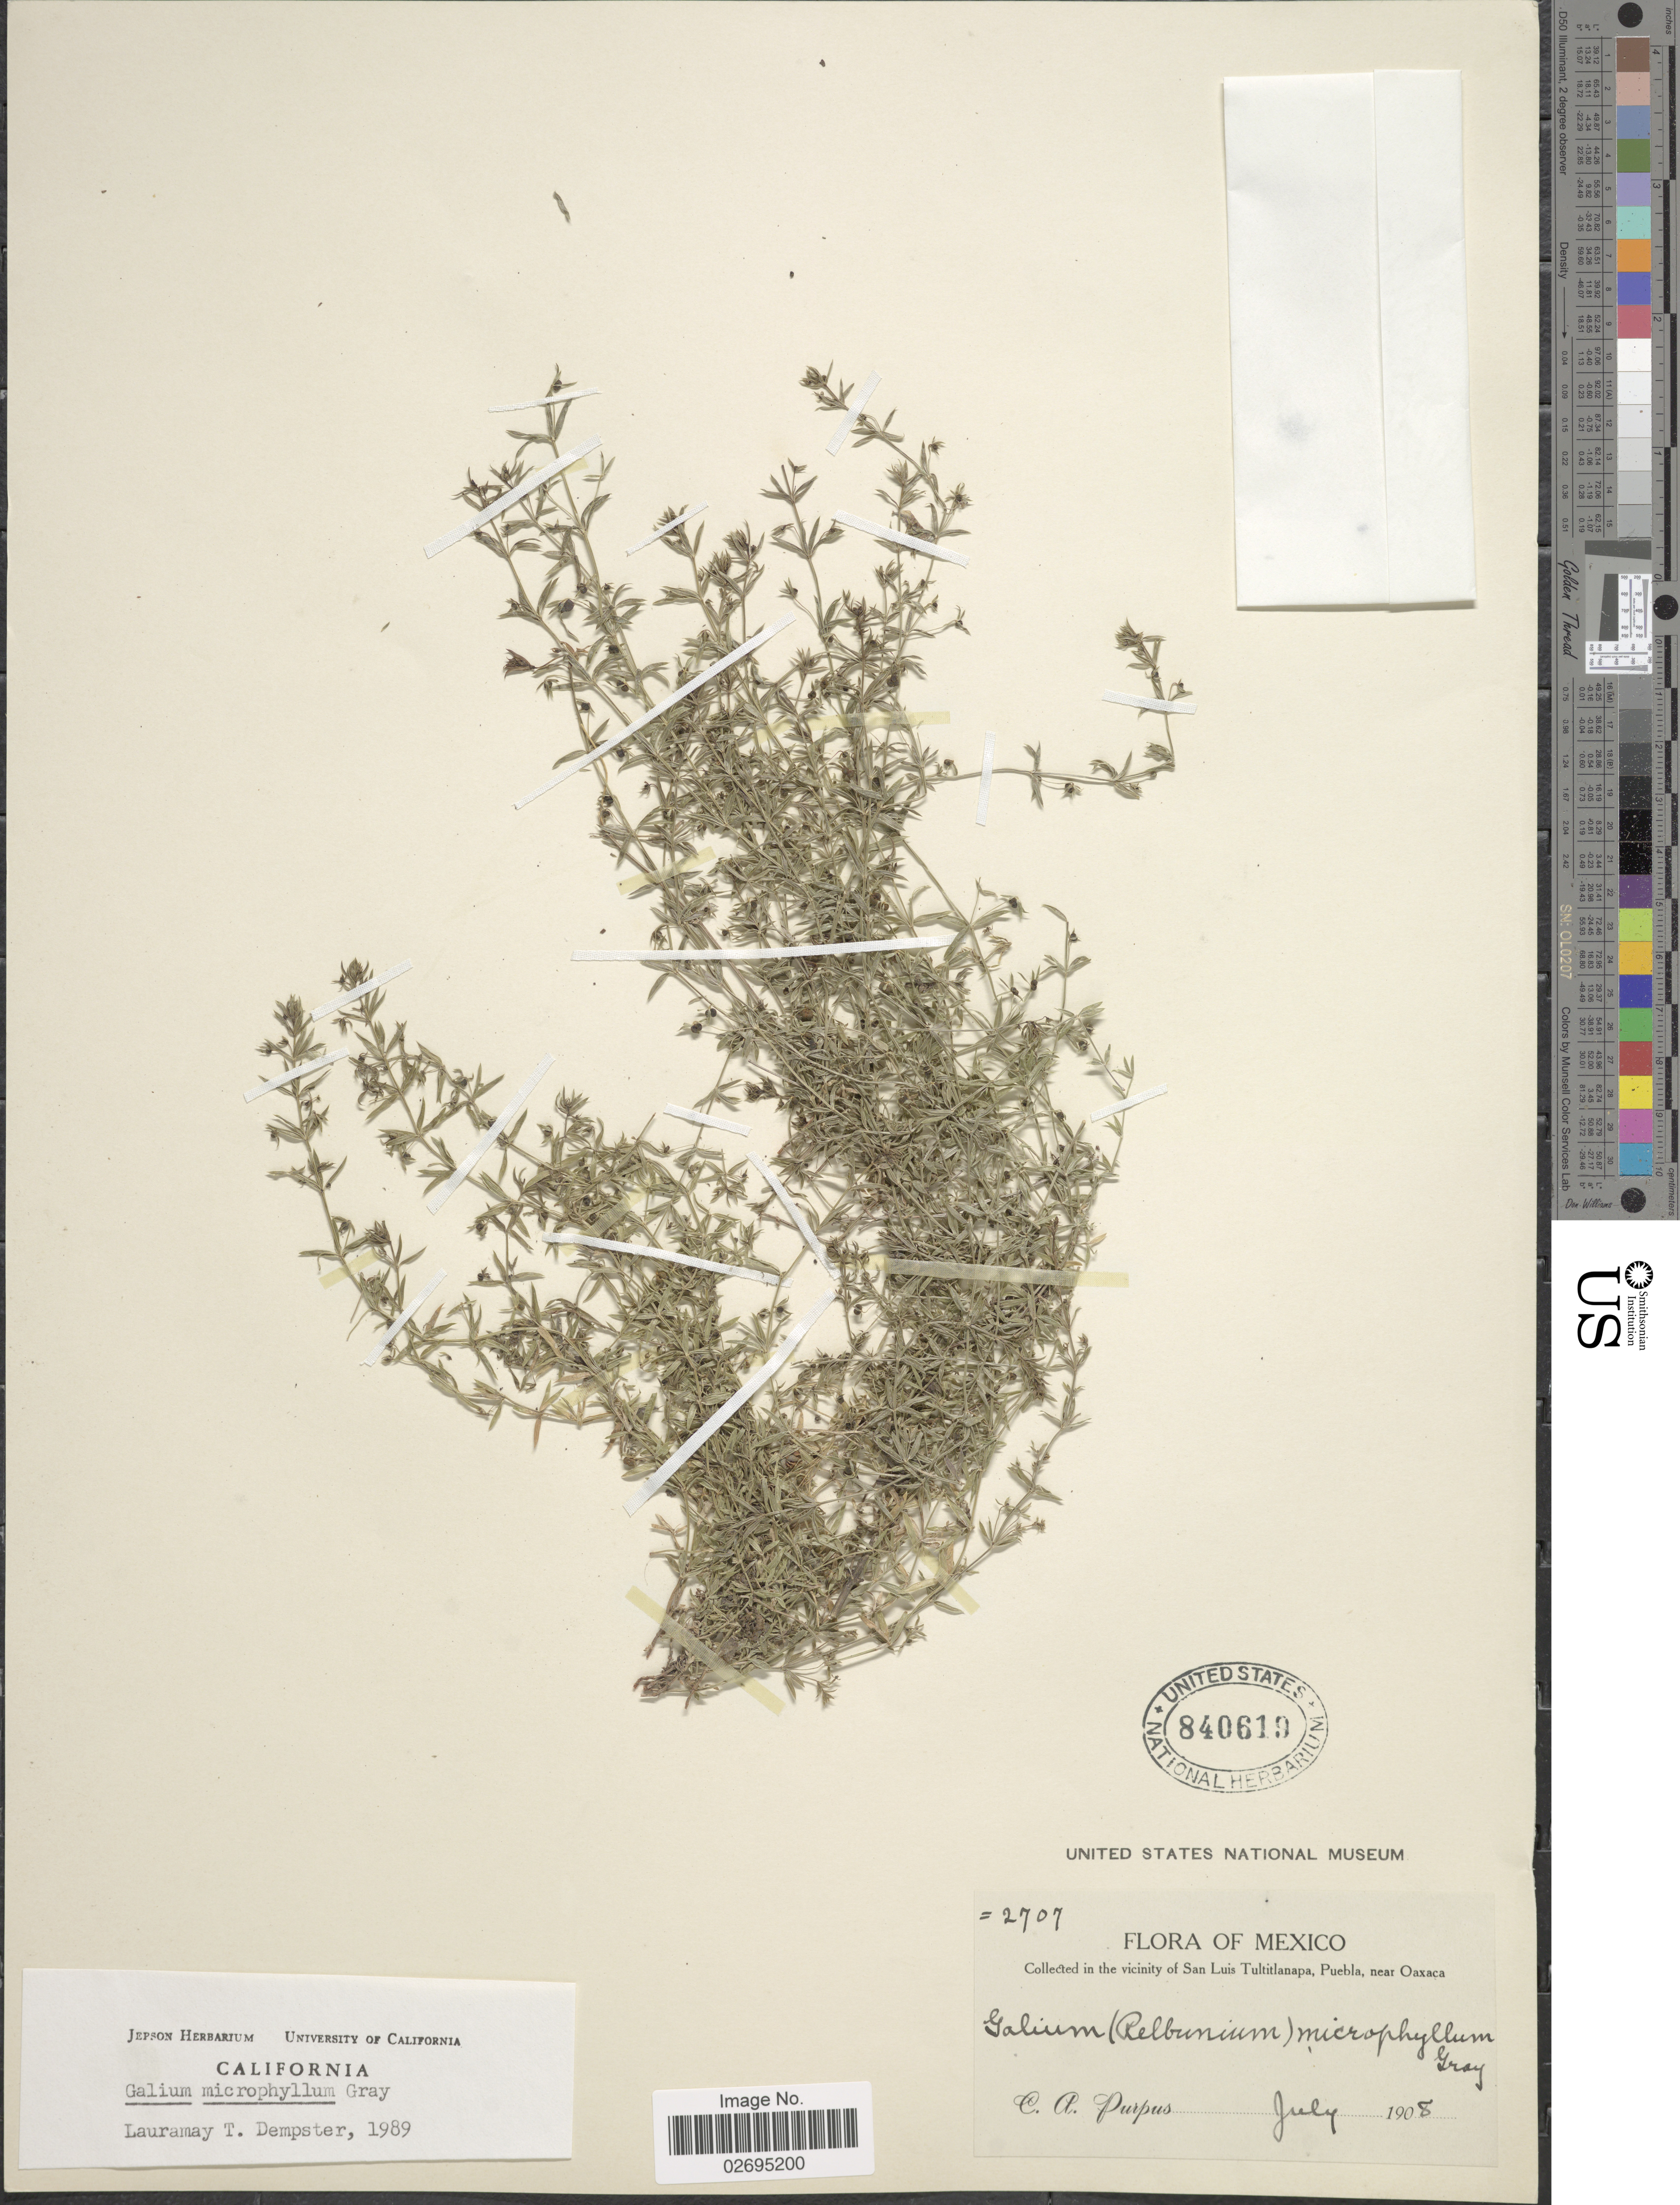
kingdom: Plantae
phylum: Tracheophyta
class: Magnoliopsida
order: Gentianales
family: Rubiaceae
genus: Galium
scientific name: Galium microphyllum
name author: A. Gray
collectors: C. A. Purpus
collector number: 2707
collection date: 1908-07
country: Mexico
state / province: Puebla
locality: Vicinity of San Luis Tultitlanapa, Puebla, near Oaxaca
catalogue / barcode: US 840619